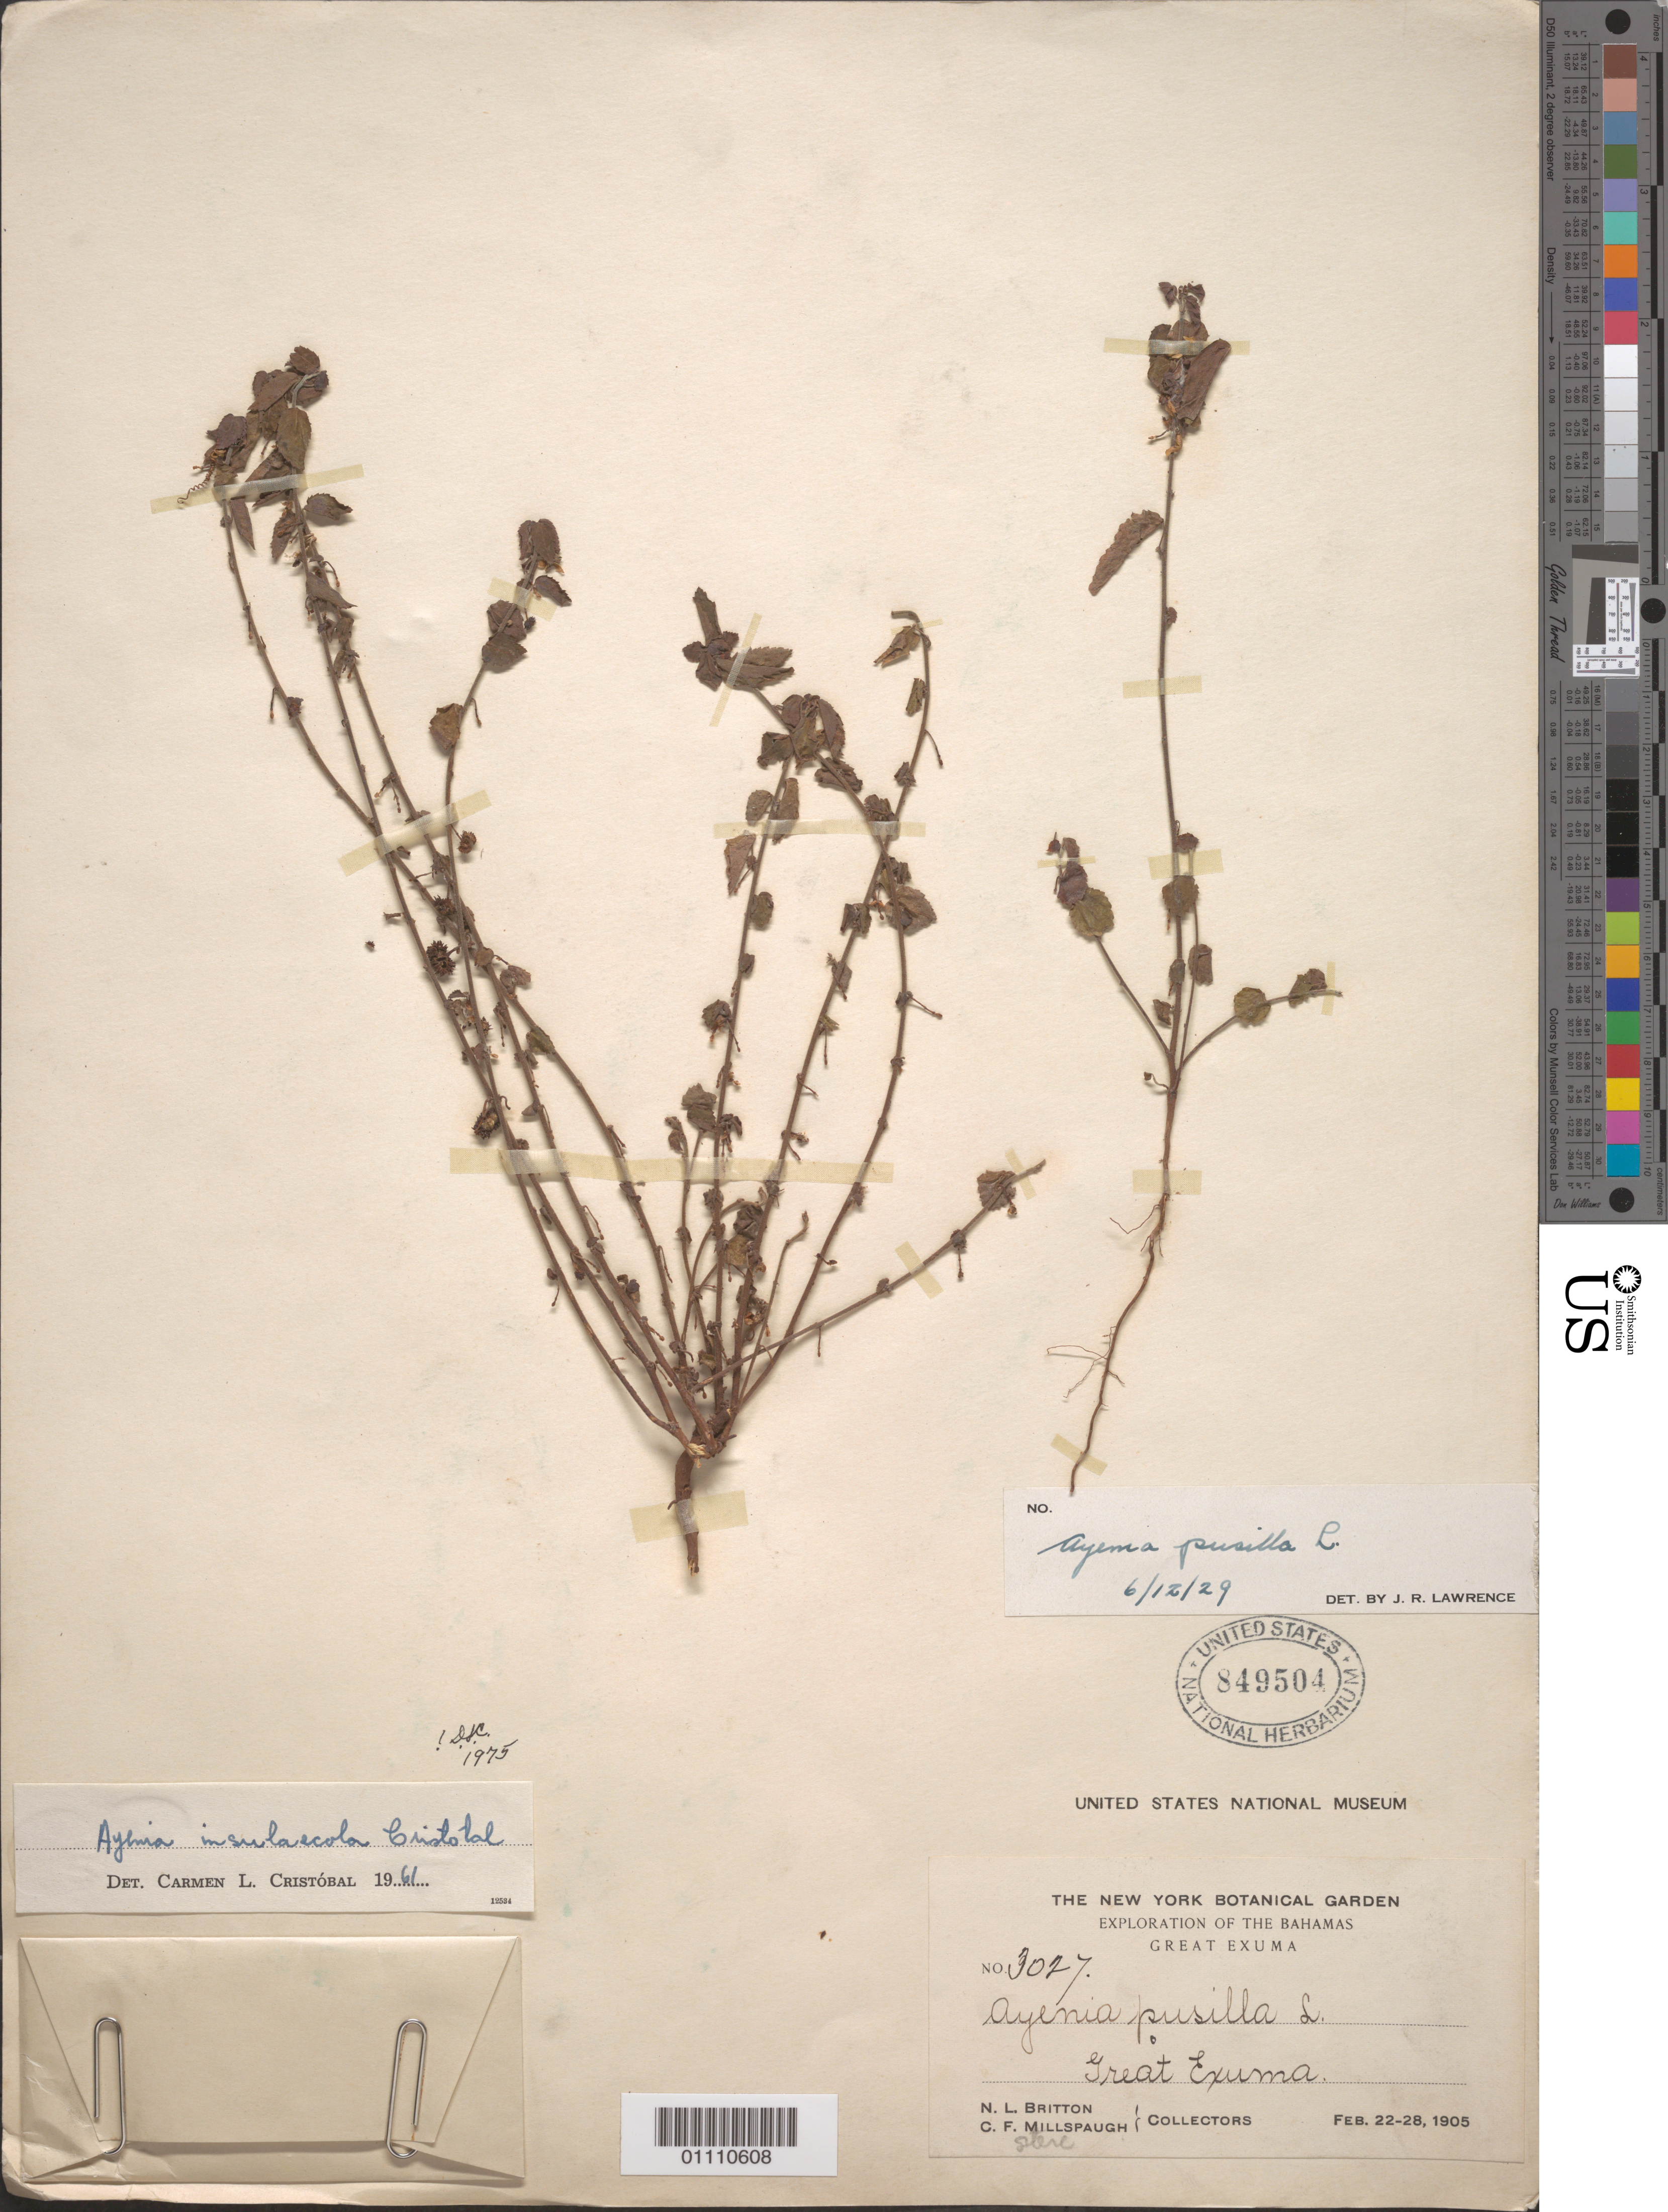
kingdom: Plantae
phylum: Tracheophyta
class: Magnoliopsida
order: Malvales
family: Malvaceae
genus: Ayenia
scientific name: Ayenia insulicola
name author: Cristóbal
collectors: N. Britton & C. F. Millspaugh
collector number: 3027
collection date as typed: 22 Feb 1905 to 28 Feb 1905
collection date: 1905-02-22/1905-02-28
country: Bahamas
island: Great Exuma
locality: Great Exuma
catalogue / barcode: US 849504